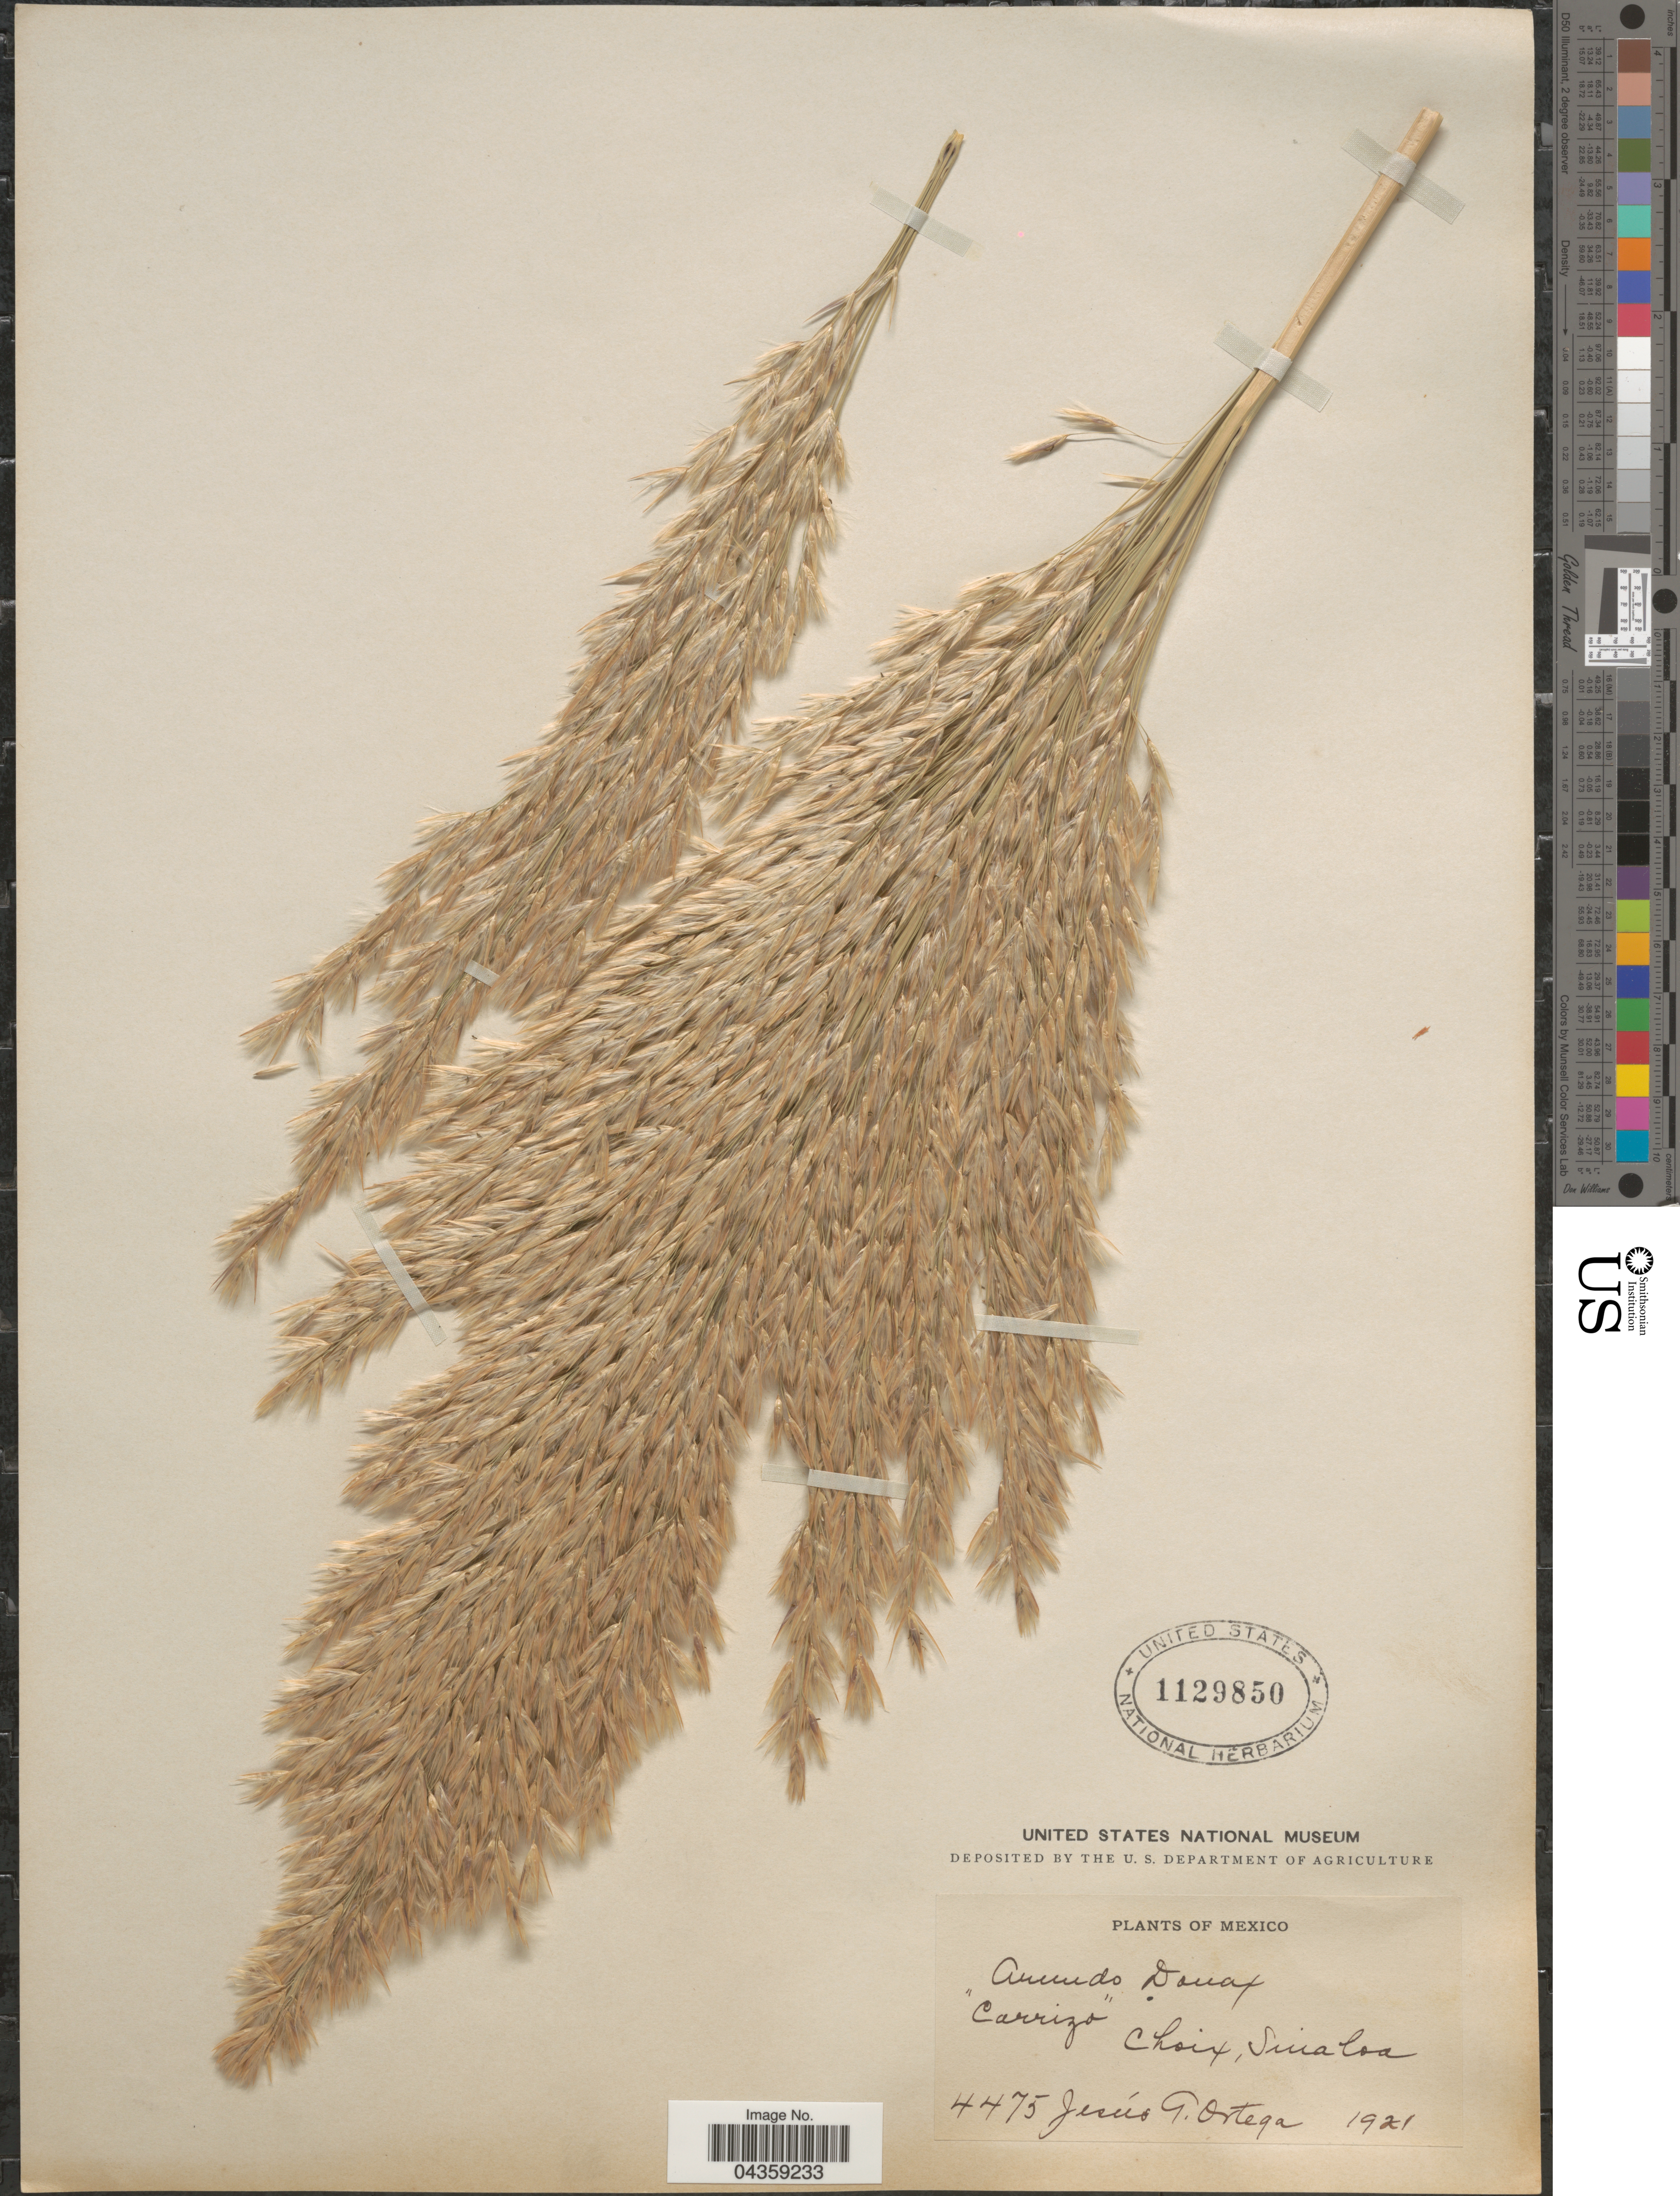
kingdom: Plantae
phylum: Tracheophyta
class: Liliopsida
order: Poales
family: Poaceae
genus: Arundo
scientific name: Arundo donax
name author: L.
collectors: J. Ortega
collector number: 4475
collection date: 1921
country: Mexico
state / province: Sinaloa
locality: Choix.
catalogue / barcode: US 1129850